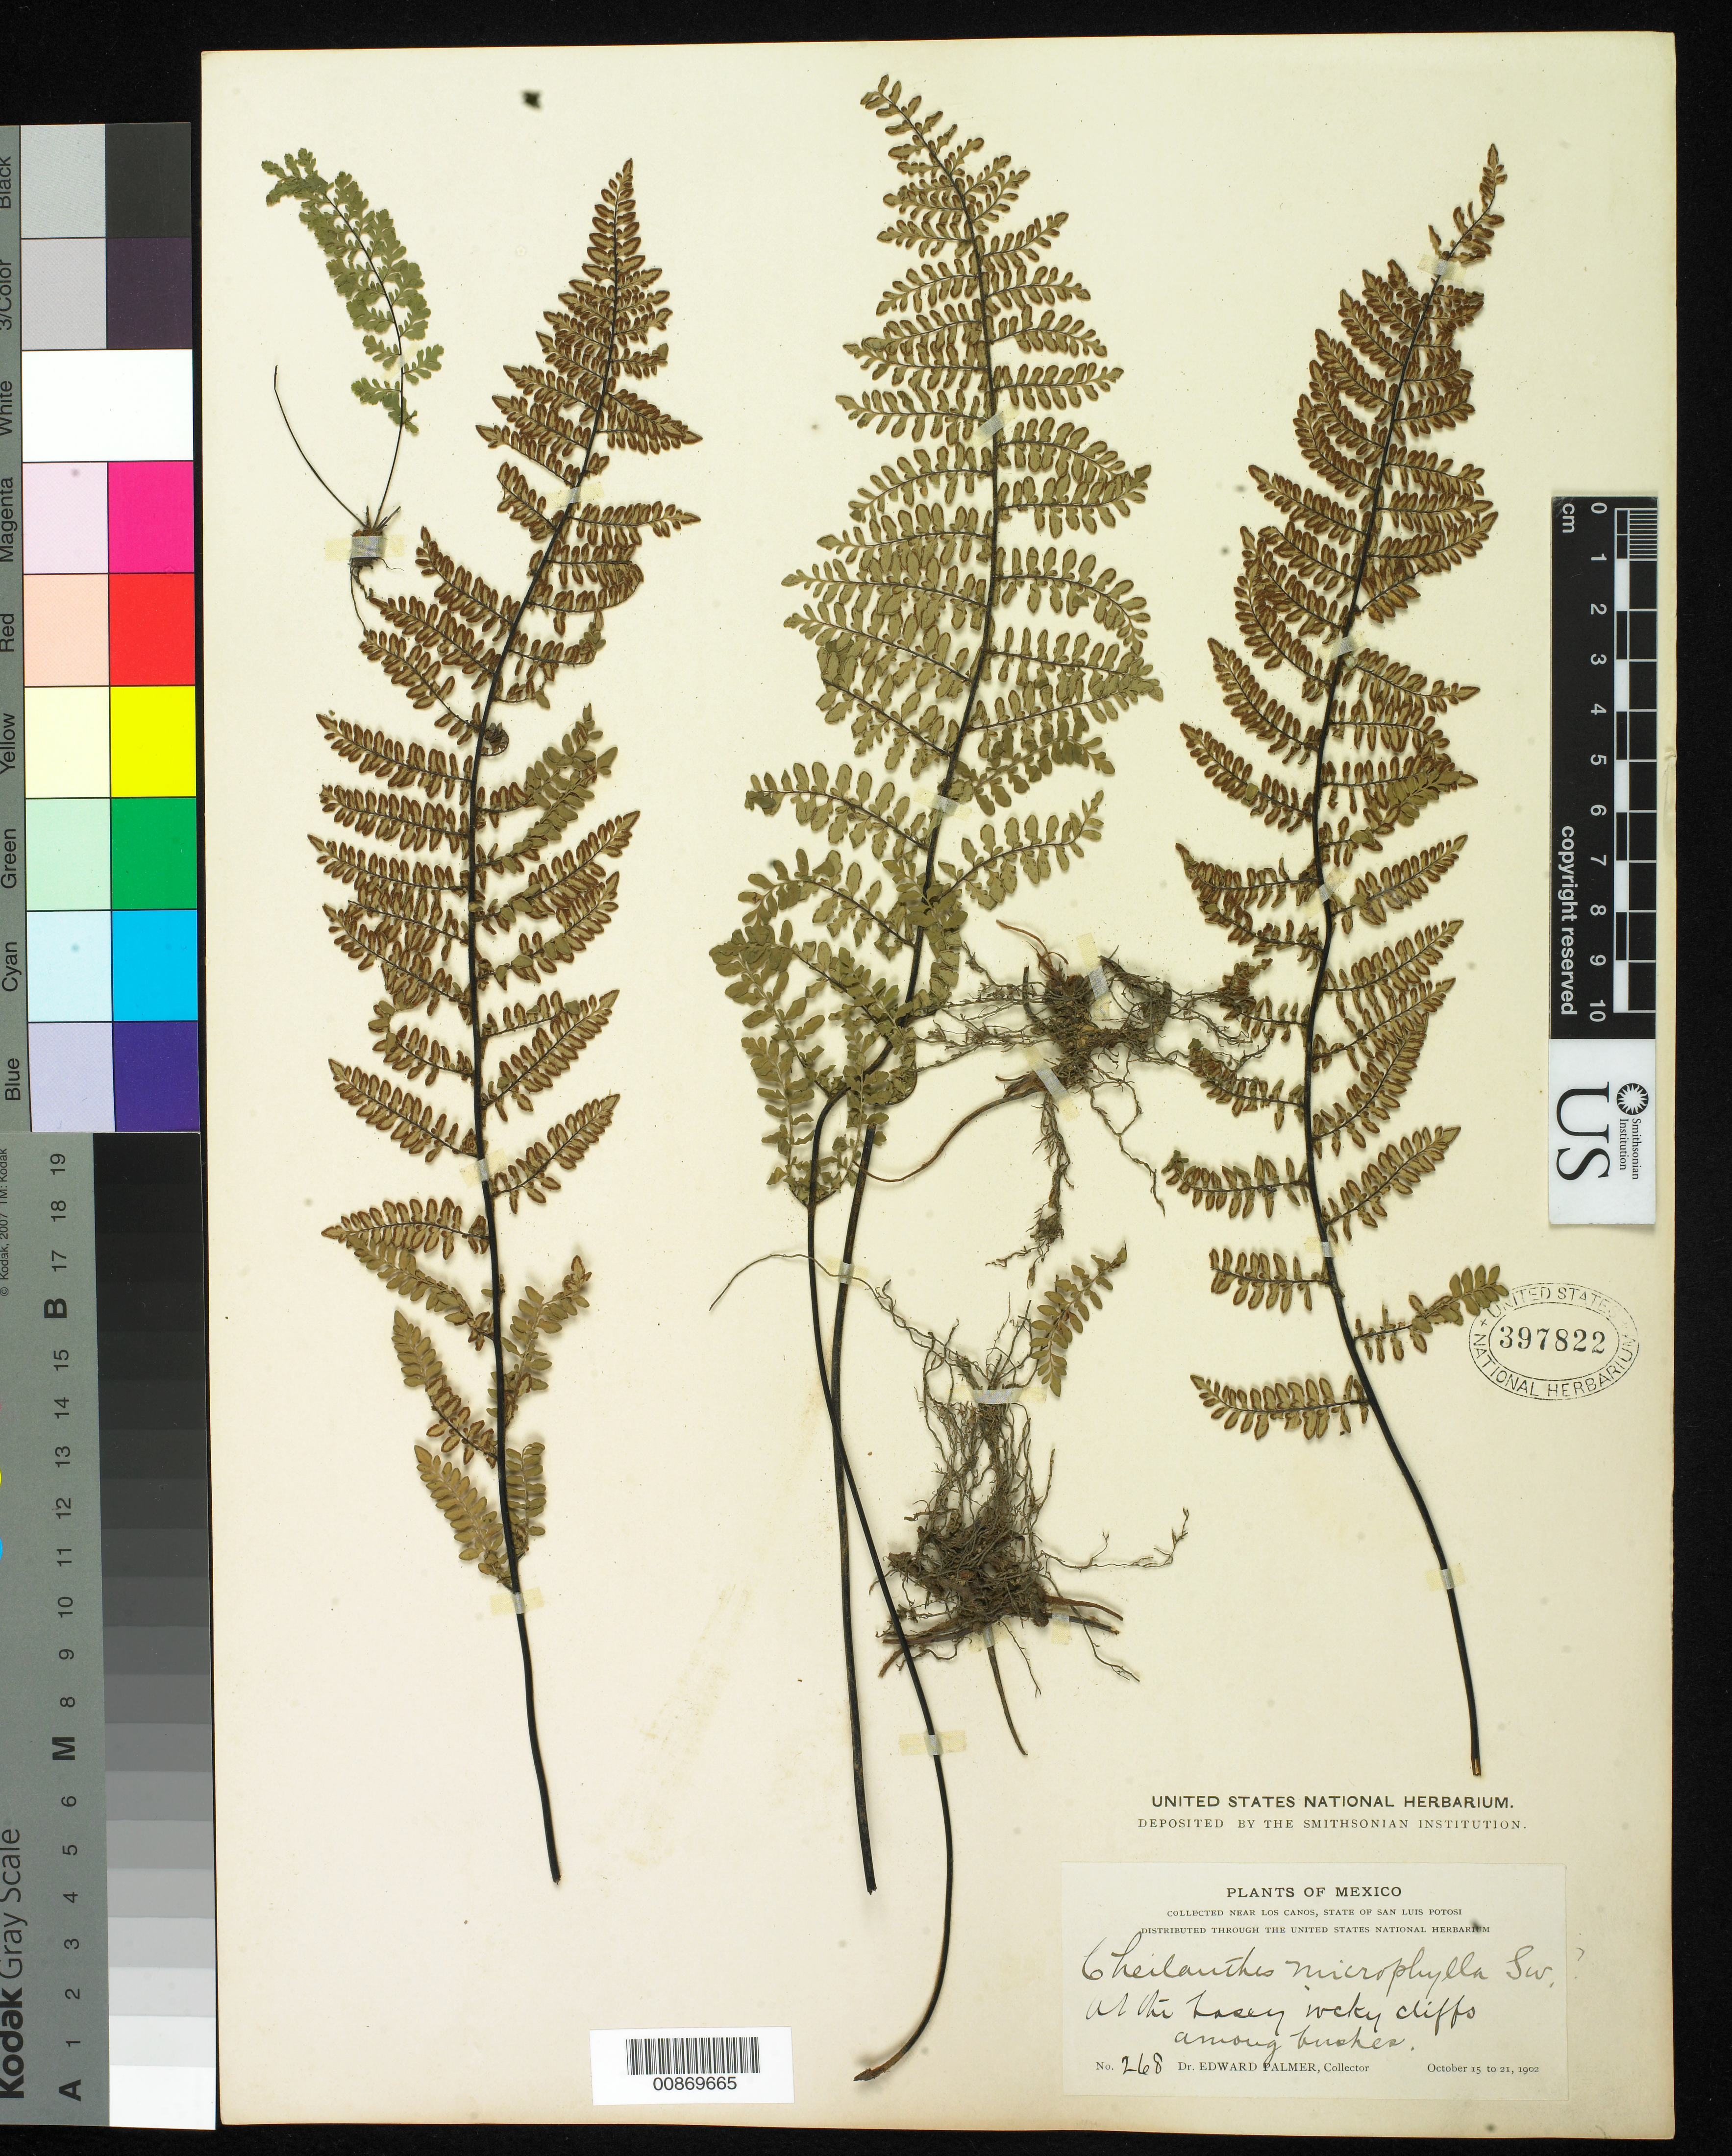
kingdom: Plantae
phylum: Tracheophyta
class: Polypodiopsida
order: Polypodiales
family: Pteridaceae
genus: Myriopteris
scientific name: Myriopteris notholaenoides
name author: (Desv.) Grusz & Windham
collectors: E. Palmer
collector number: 268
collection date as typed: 15 Oct 1902 to 21 Oct 1902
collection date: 1902-10-15/1902-10-21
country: Mexico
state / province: San Luis Potosí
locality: Near Los Canos, San Luis Potosí.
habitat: At the base of rocky cliffs among bushes.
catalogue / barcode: US 397822